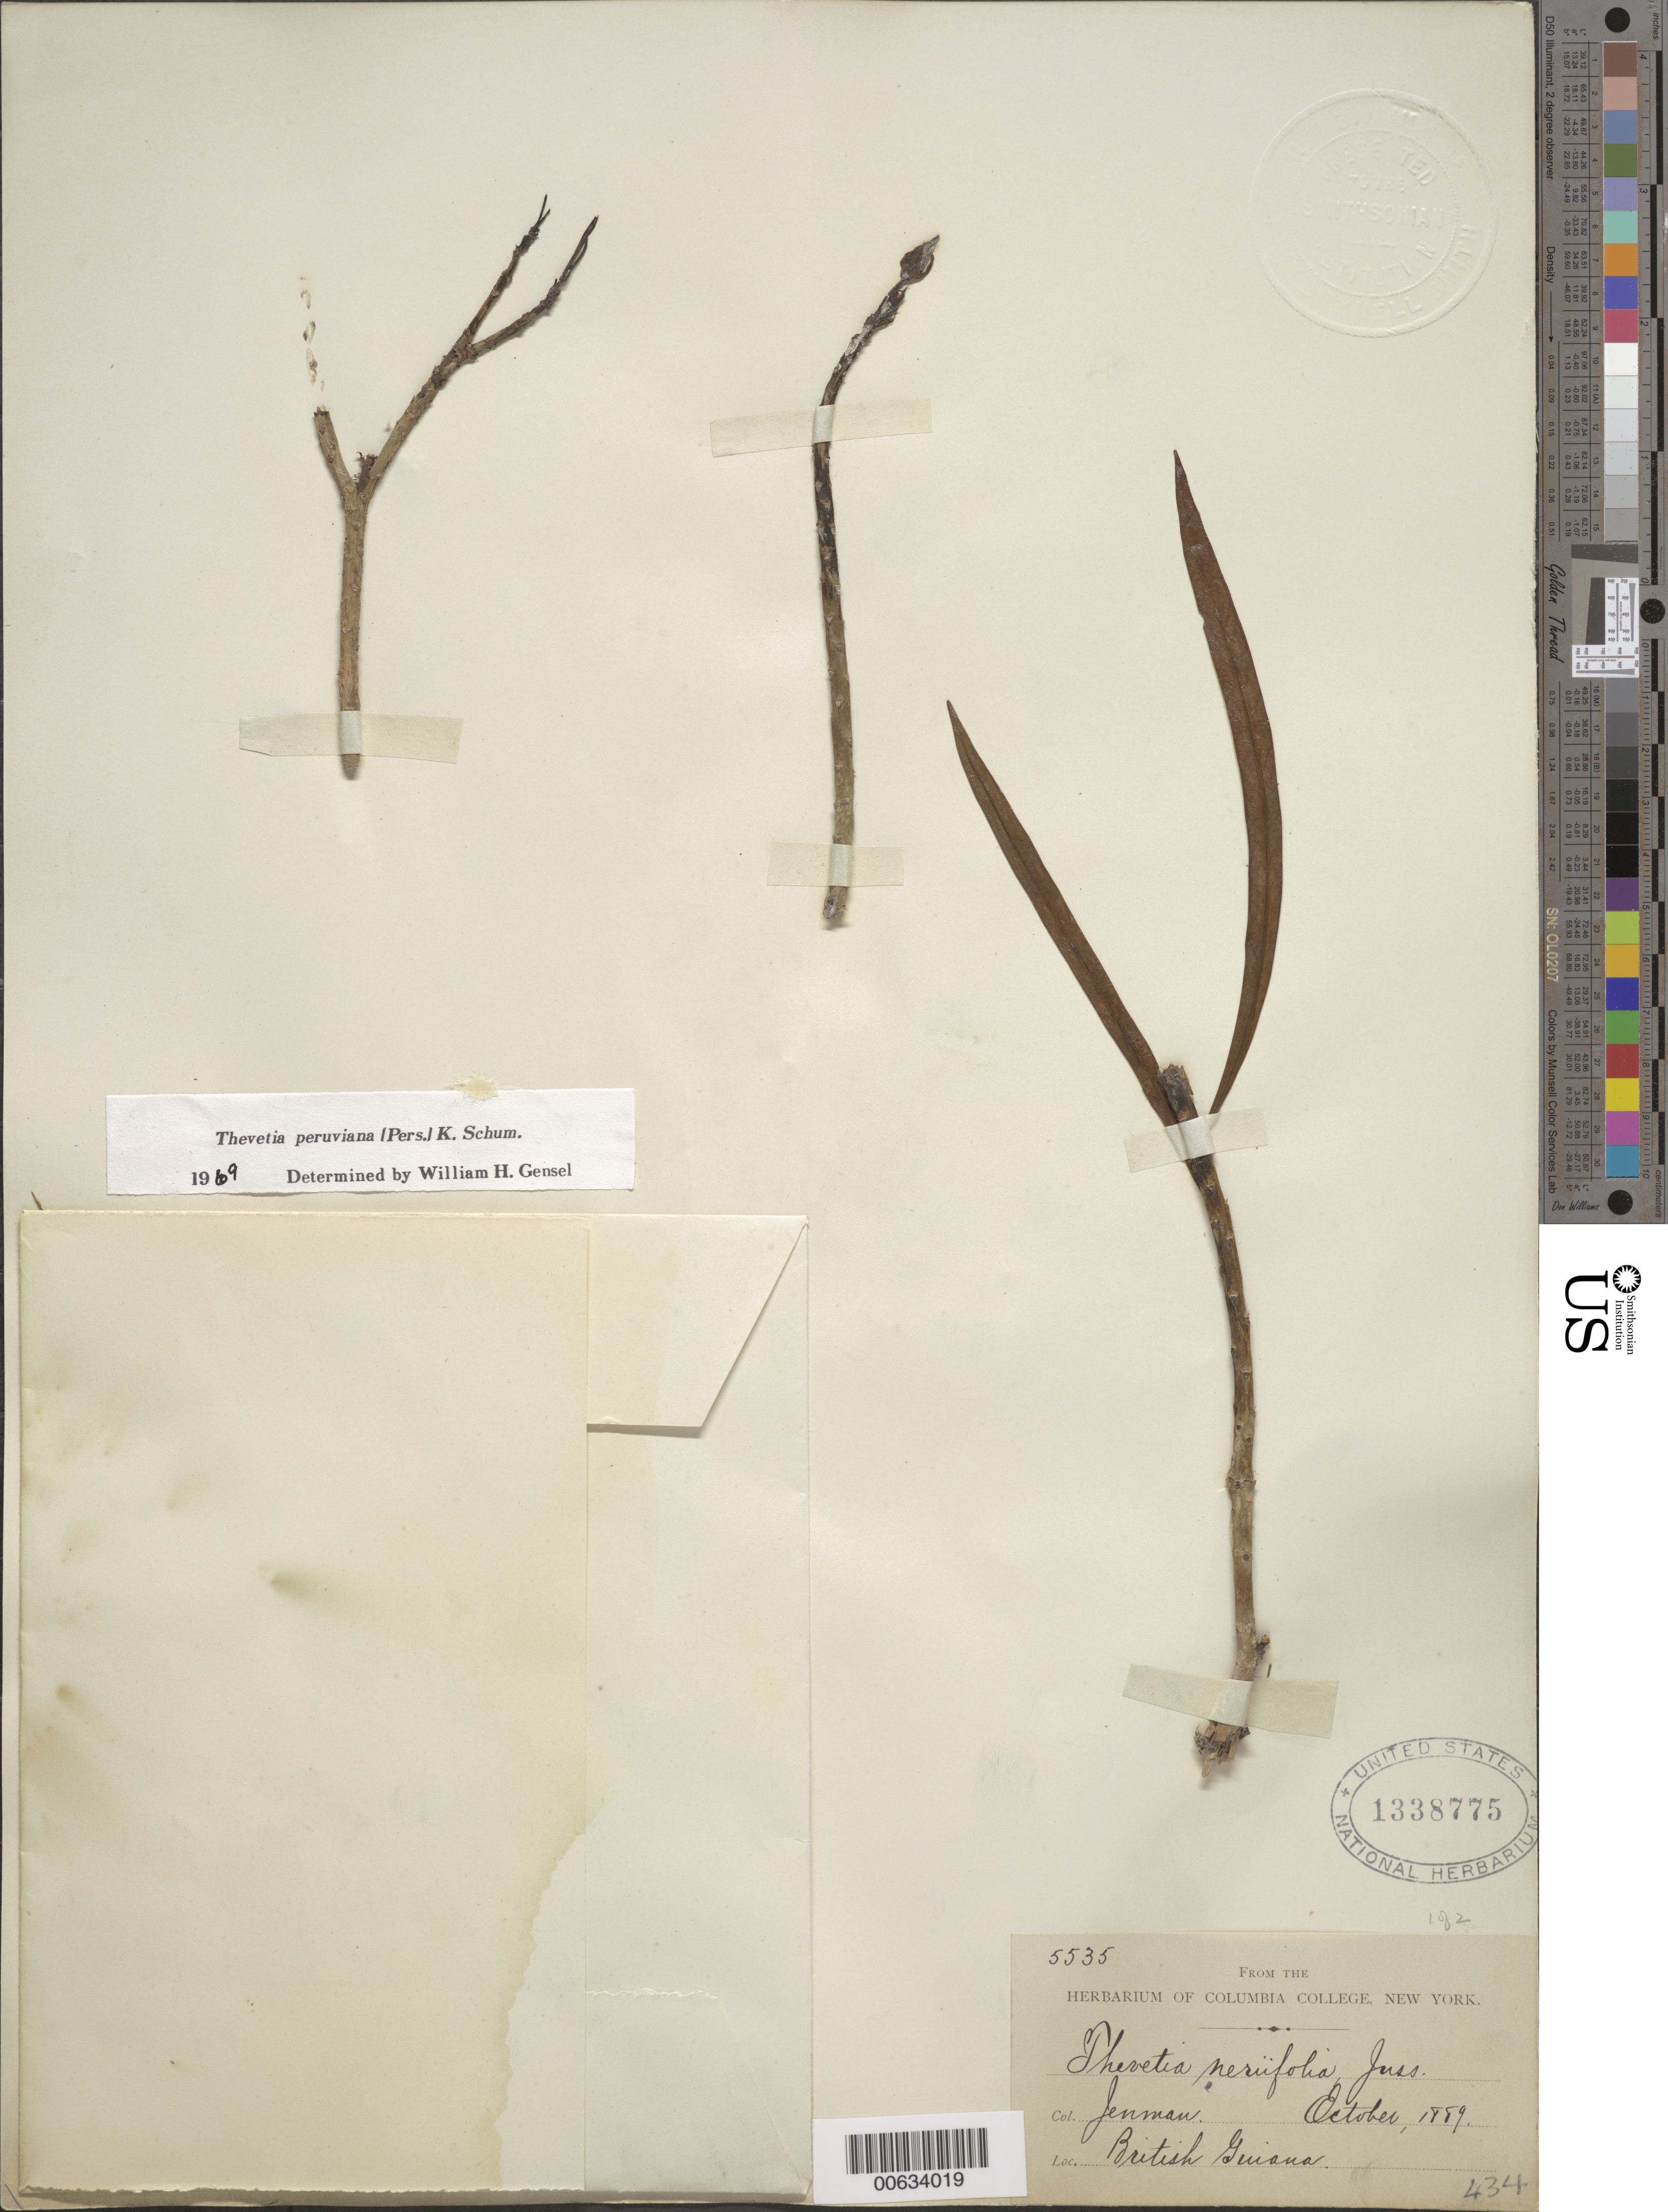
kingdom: Plantae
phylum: Tracheophyta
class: Magnoliopsida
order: Gentianales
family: Apocynaceae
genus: Thevetia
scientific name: Thevetia peruviana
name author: (Pers.) K. Schum.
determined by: Gensel, W. H.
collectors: G. S. Jenman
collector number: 5535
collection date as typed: October 1889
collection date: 1889-10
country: Guyana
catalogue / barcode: US 1338775